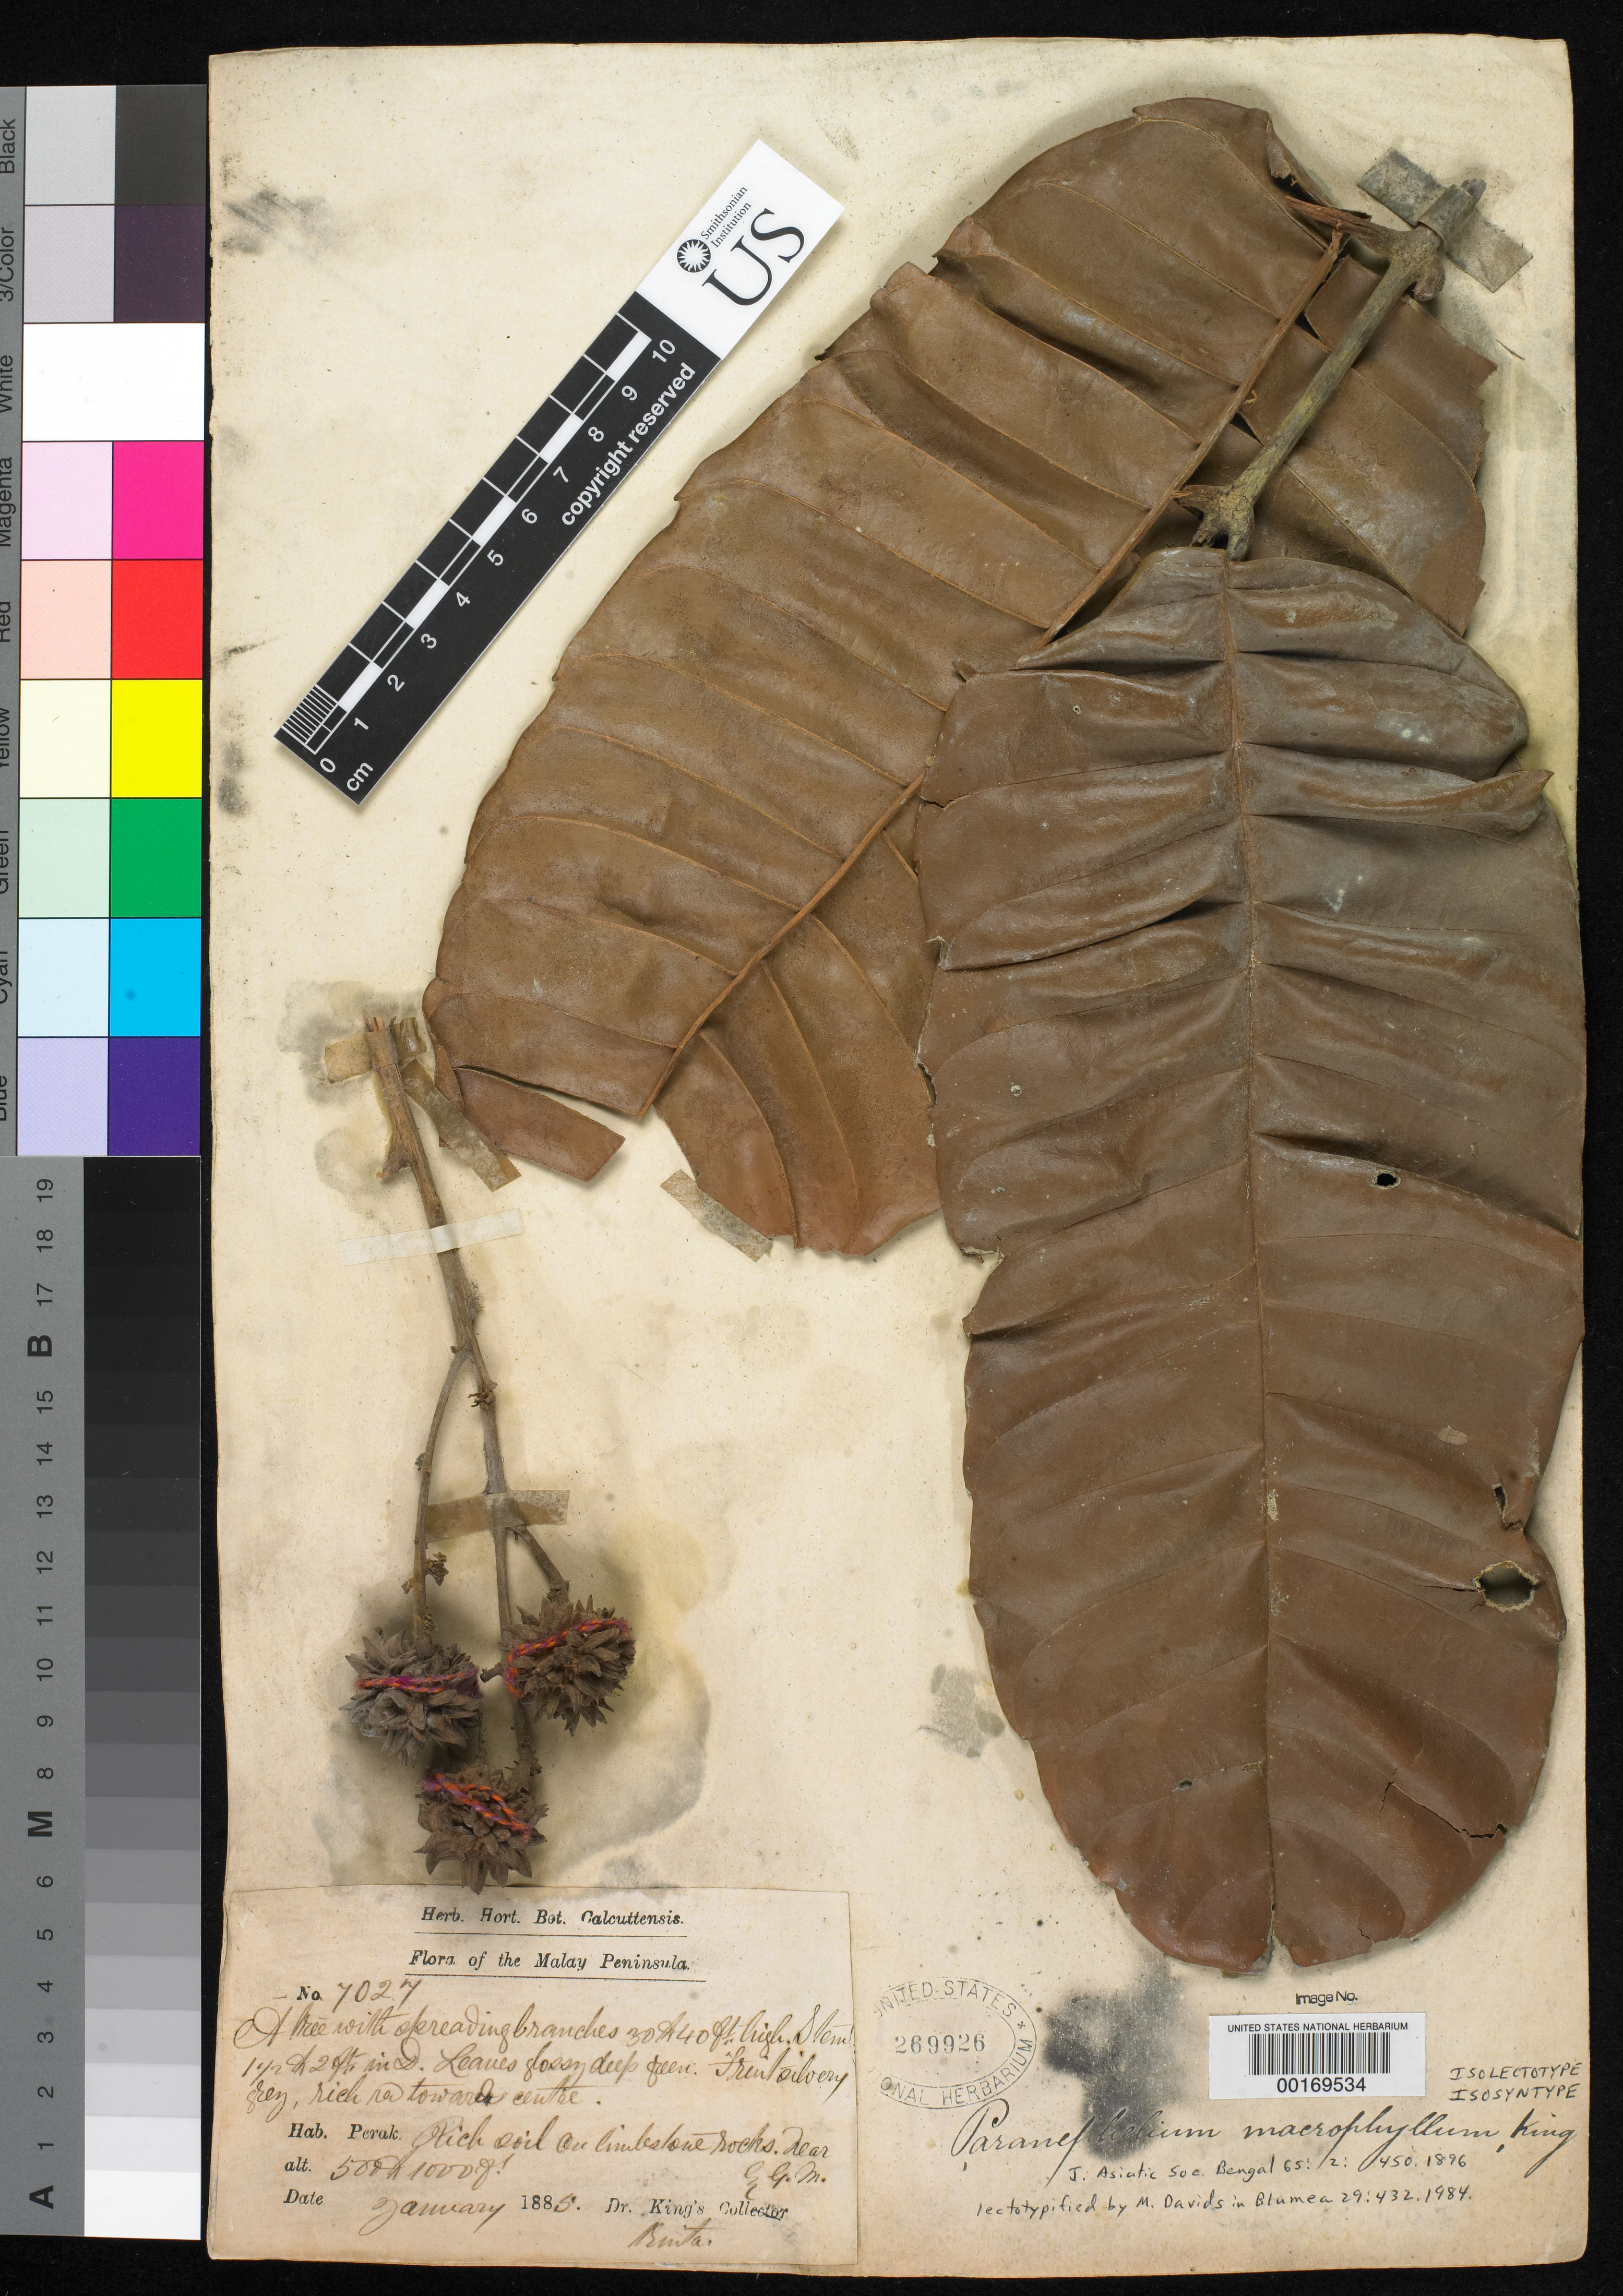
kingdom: Plantae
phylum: Tracheophyta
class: Magnoliopsida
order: Sapindales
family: Sapindaceae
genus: Paranephelium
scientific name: Paranephelium macrophyllum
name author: King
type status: Lectotype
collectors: Dr. King's collector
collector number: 7027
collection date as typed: Jan 1885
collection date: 1885-01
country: Malaysia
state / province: Perak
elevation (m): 152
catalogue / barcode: US 269926